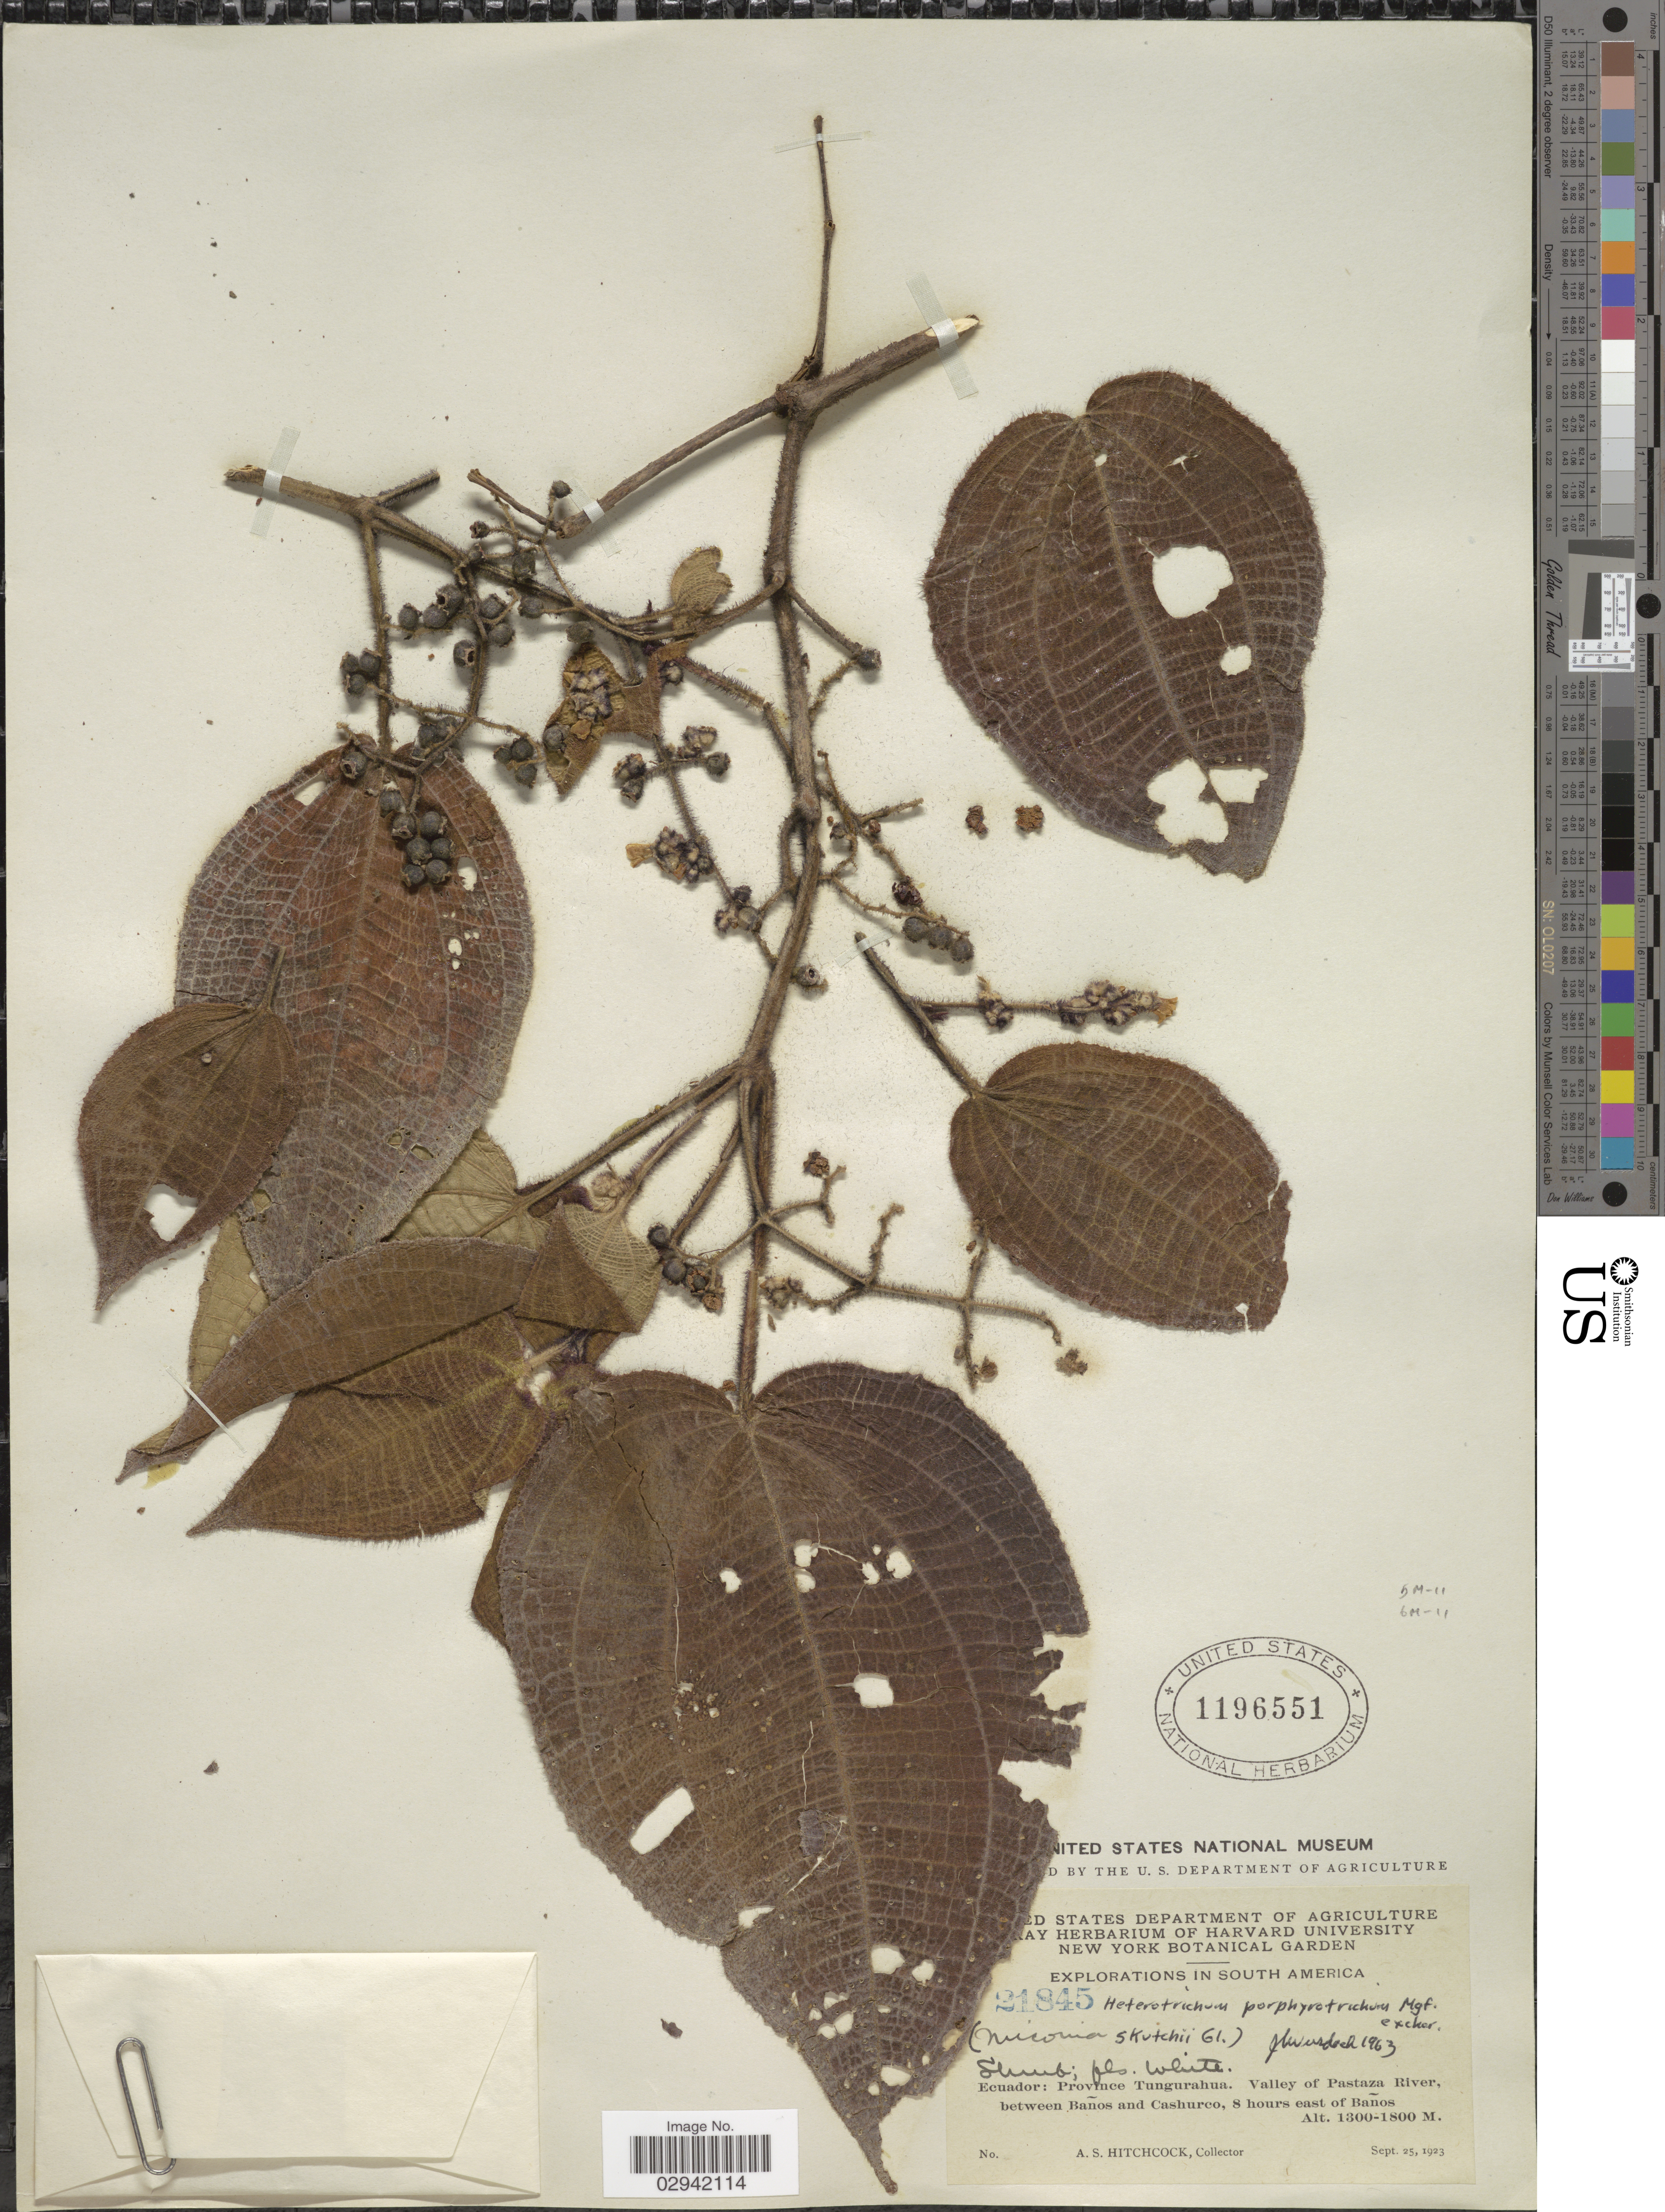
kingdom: Plantae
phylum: Tracheophyta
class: Magnoliopsida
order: Myrtales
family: Melastomataceae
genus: Miconia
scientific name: Miconia porphyrotricha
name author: (Markgr.) Wurdack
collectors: A. S. Hitchcock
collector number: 21845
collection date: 1923-09-25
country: Ecuador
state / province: Tungurahua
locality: Valley of Pastaza River, between Baños and Cashurco, 8 hours east of Baños.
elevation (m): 1300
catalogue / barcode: US 1196551